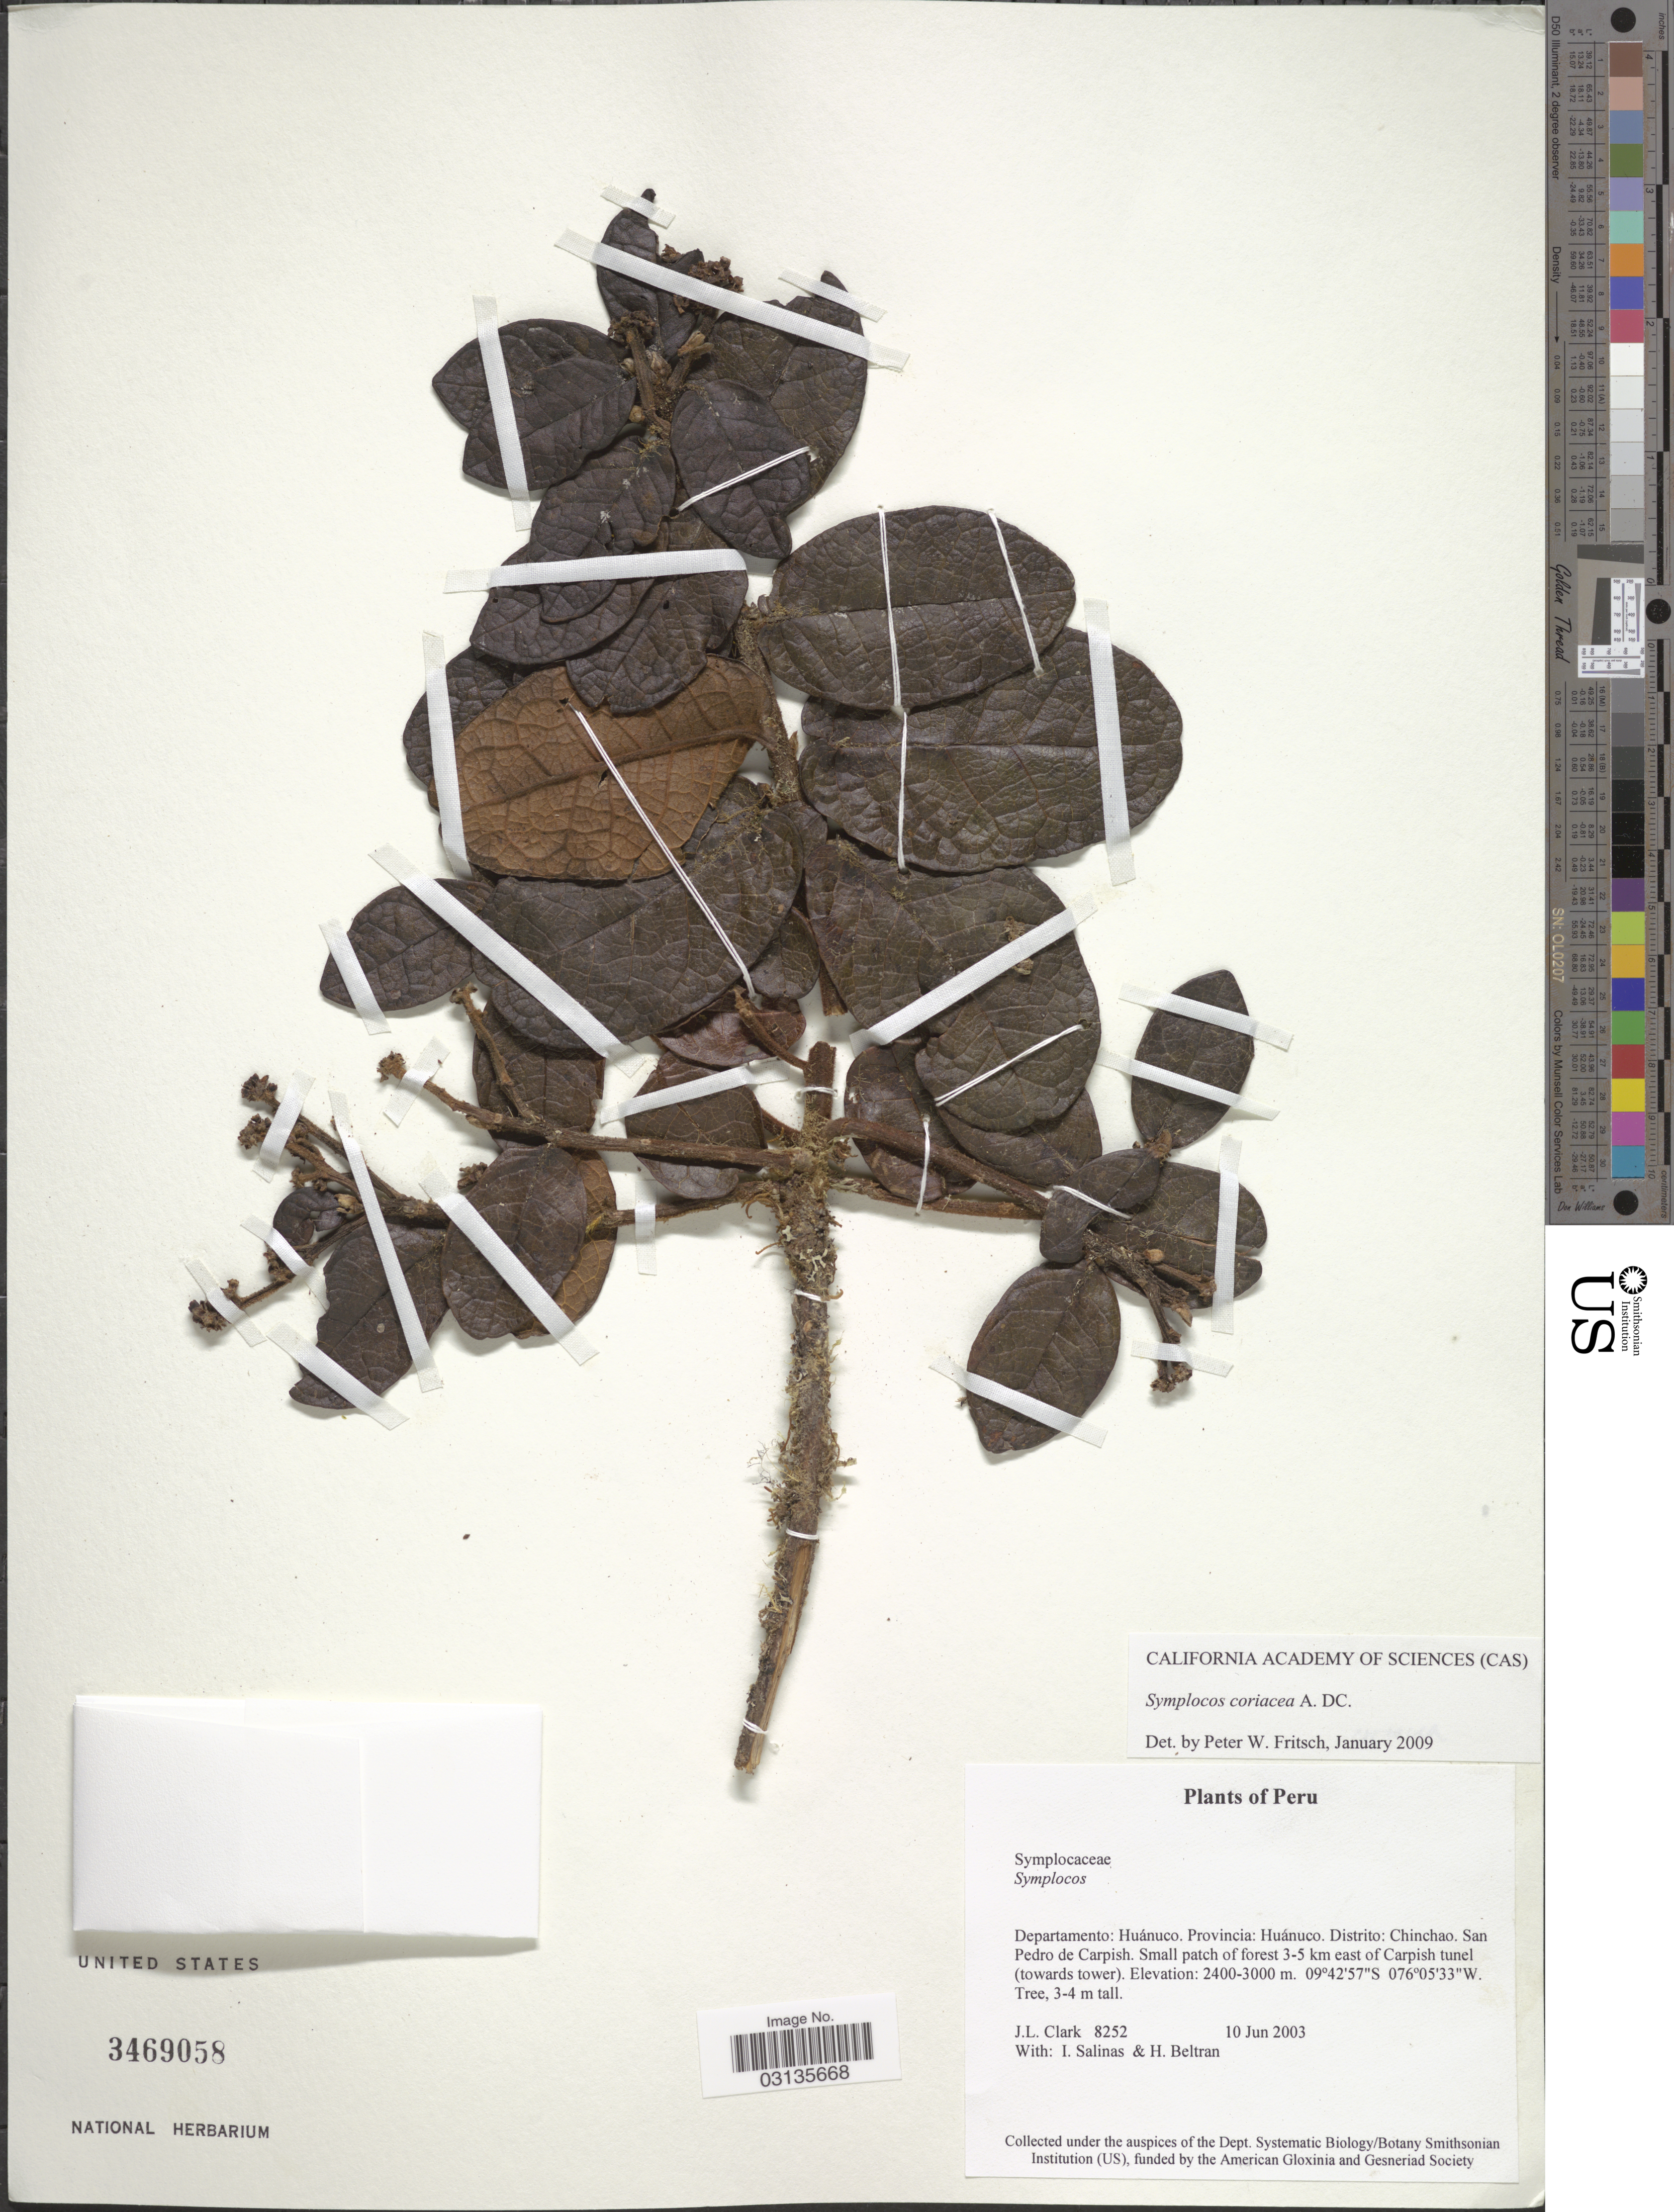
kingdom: Plantae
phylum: Tracheophyta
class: Magnoliopsida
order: Ericales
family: Symplocaceae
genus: Symplocos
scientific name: Symplocos coriacea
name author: A. DC.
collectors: J. L. Clark, I. Salinas & H. Beltran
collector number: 8252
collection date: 2003-06-10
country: Peru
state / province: Huánuco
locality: Departamento: Huánuco. Distrito: Chinchao. San Pedro de Carpish. Small patch forest 3-5 km east of Carpish tunnel (towards tower).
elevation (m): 2400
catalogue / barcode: US 3469058